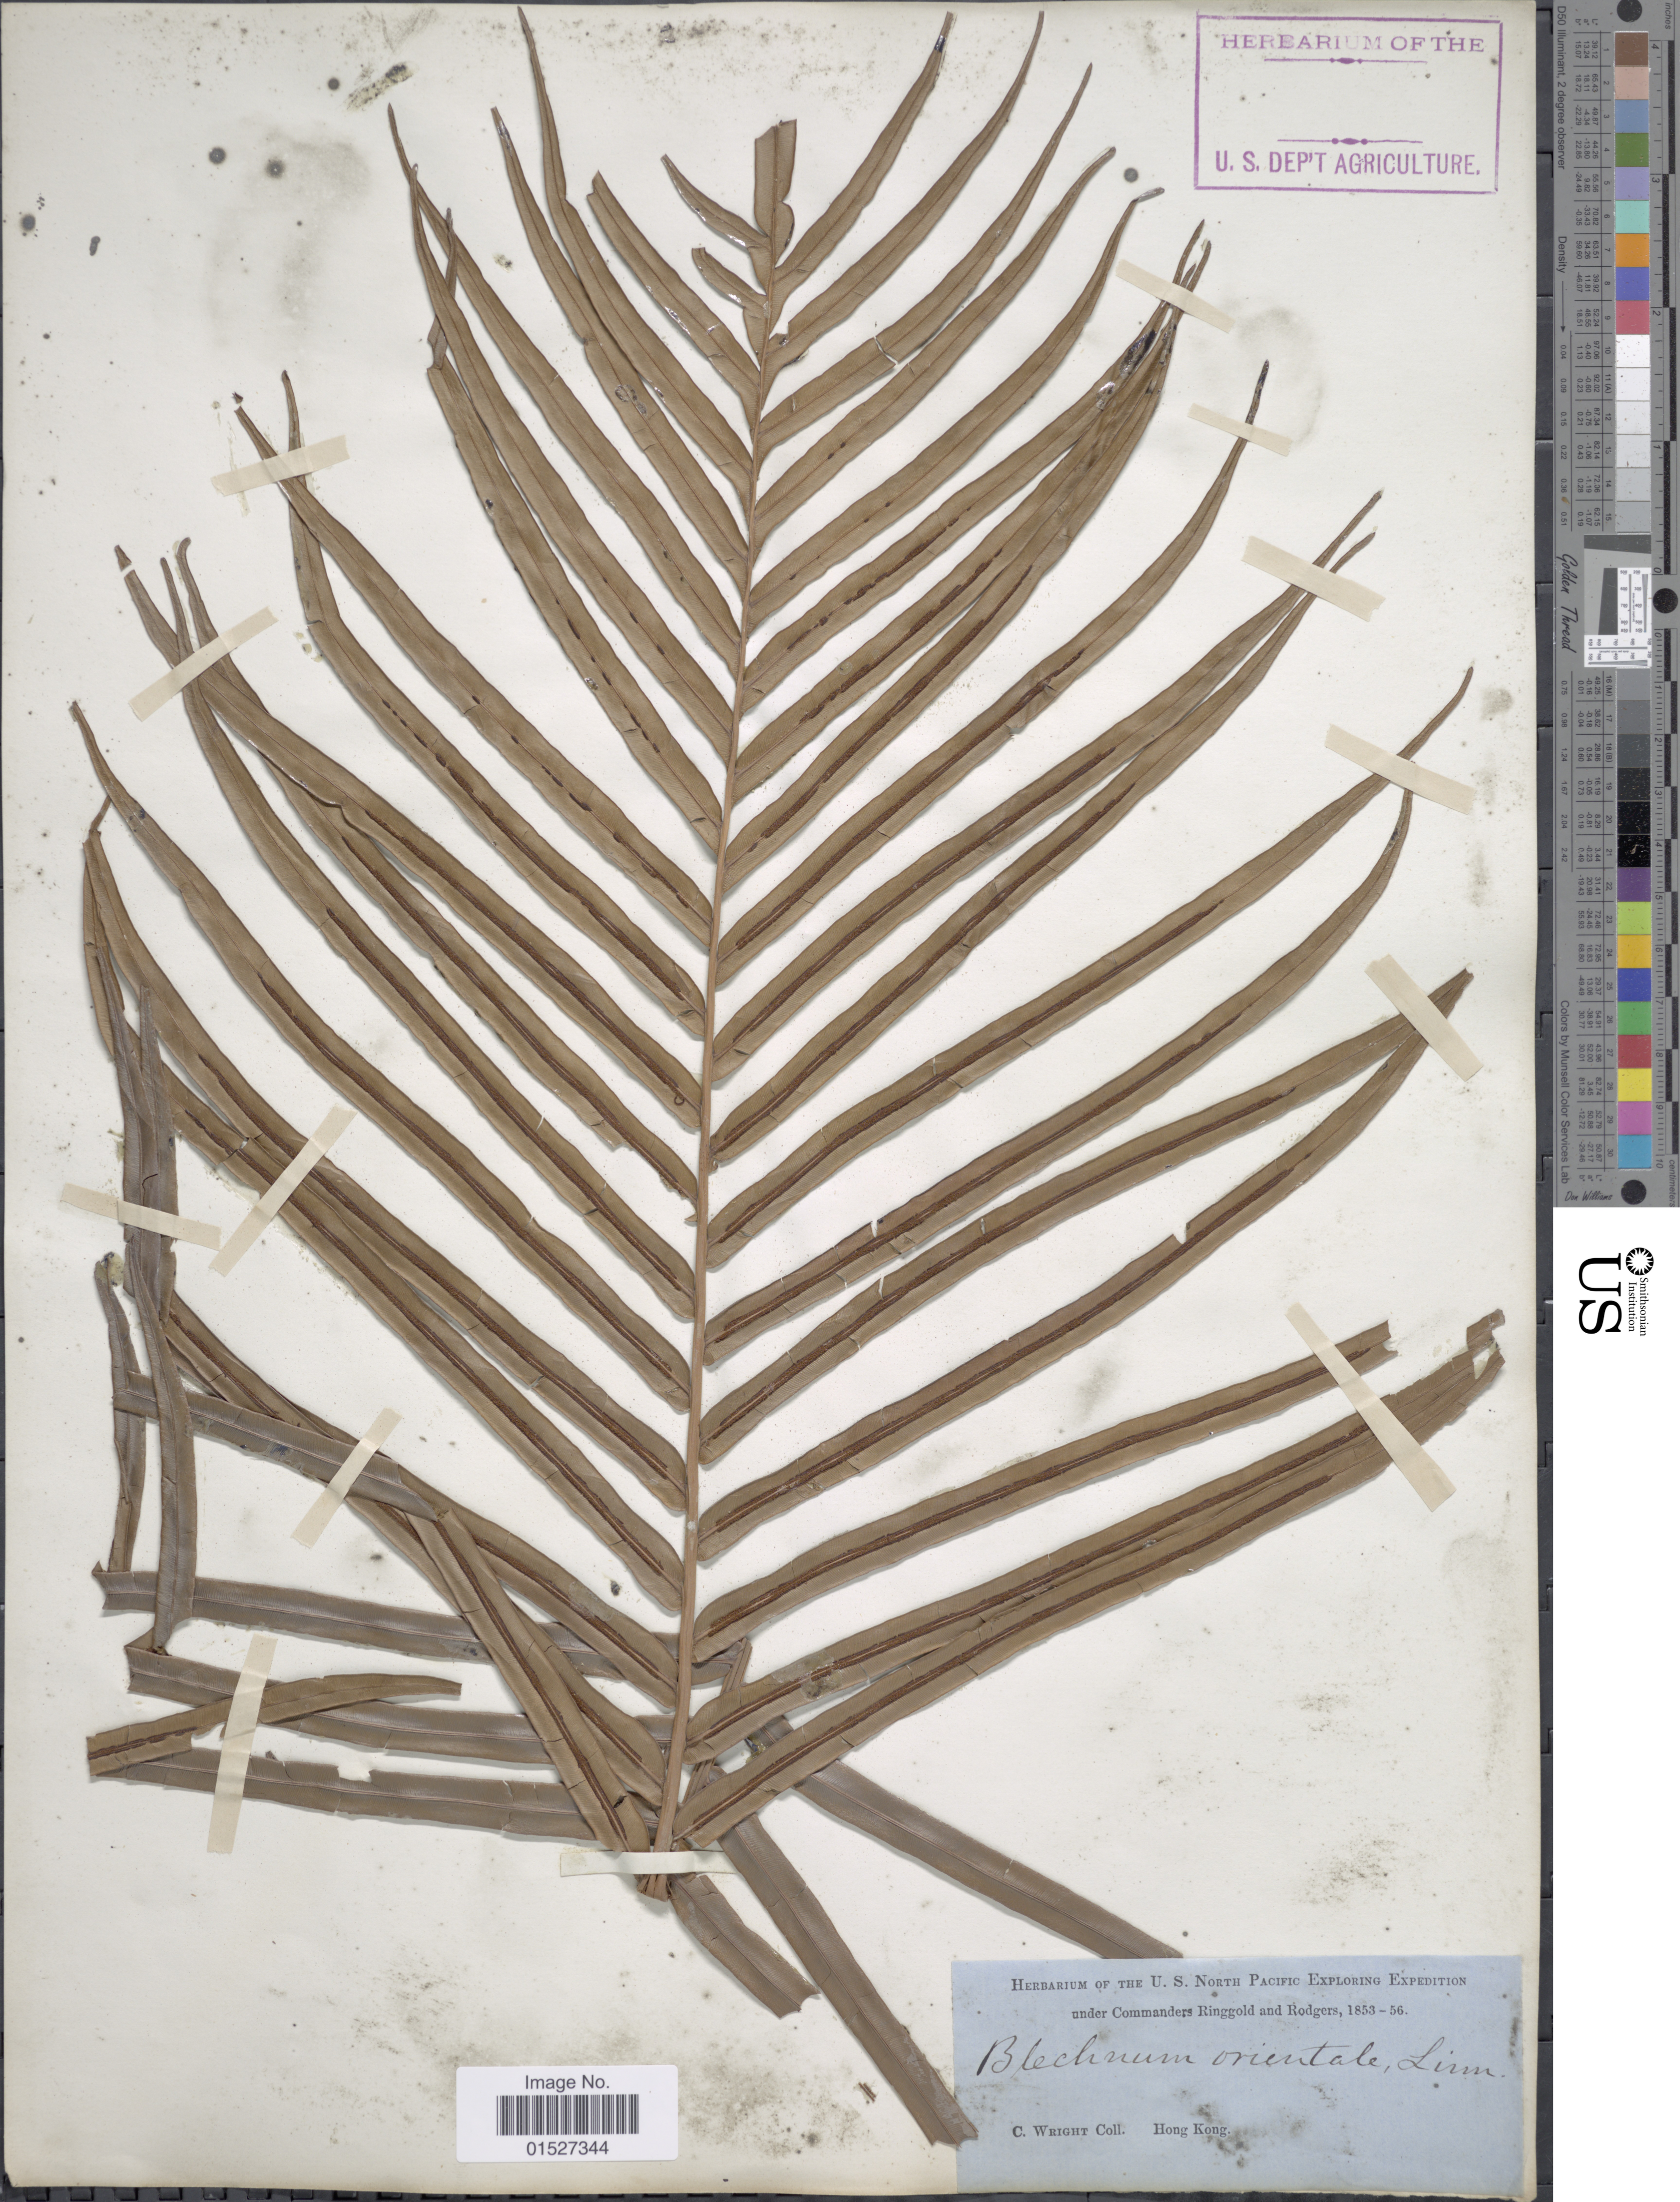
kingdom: Plantae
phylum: Tracheophyta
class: Polypodiopsida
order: Polypodiales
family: Blechnaceae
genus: Blechnum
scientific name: Blechnum orientale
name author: L.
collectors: C. Wright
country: China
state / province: Hong Kong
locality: Hong Kong.